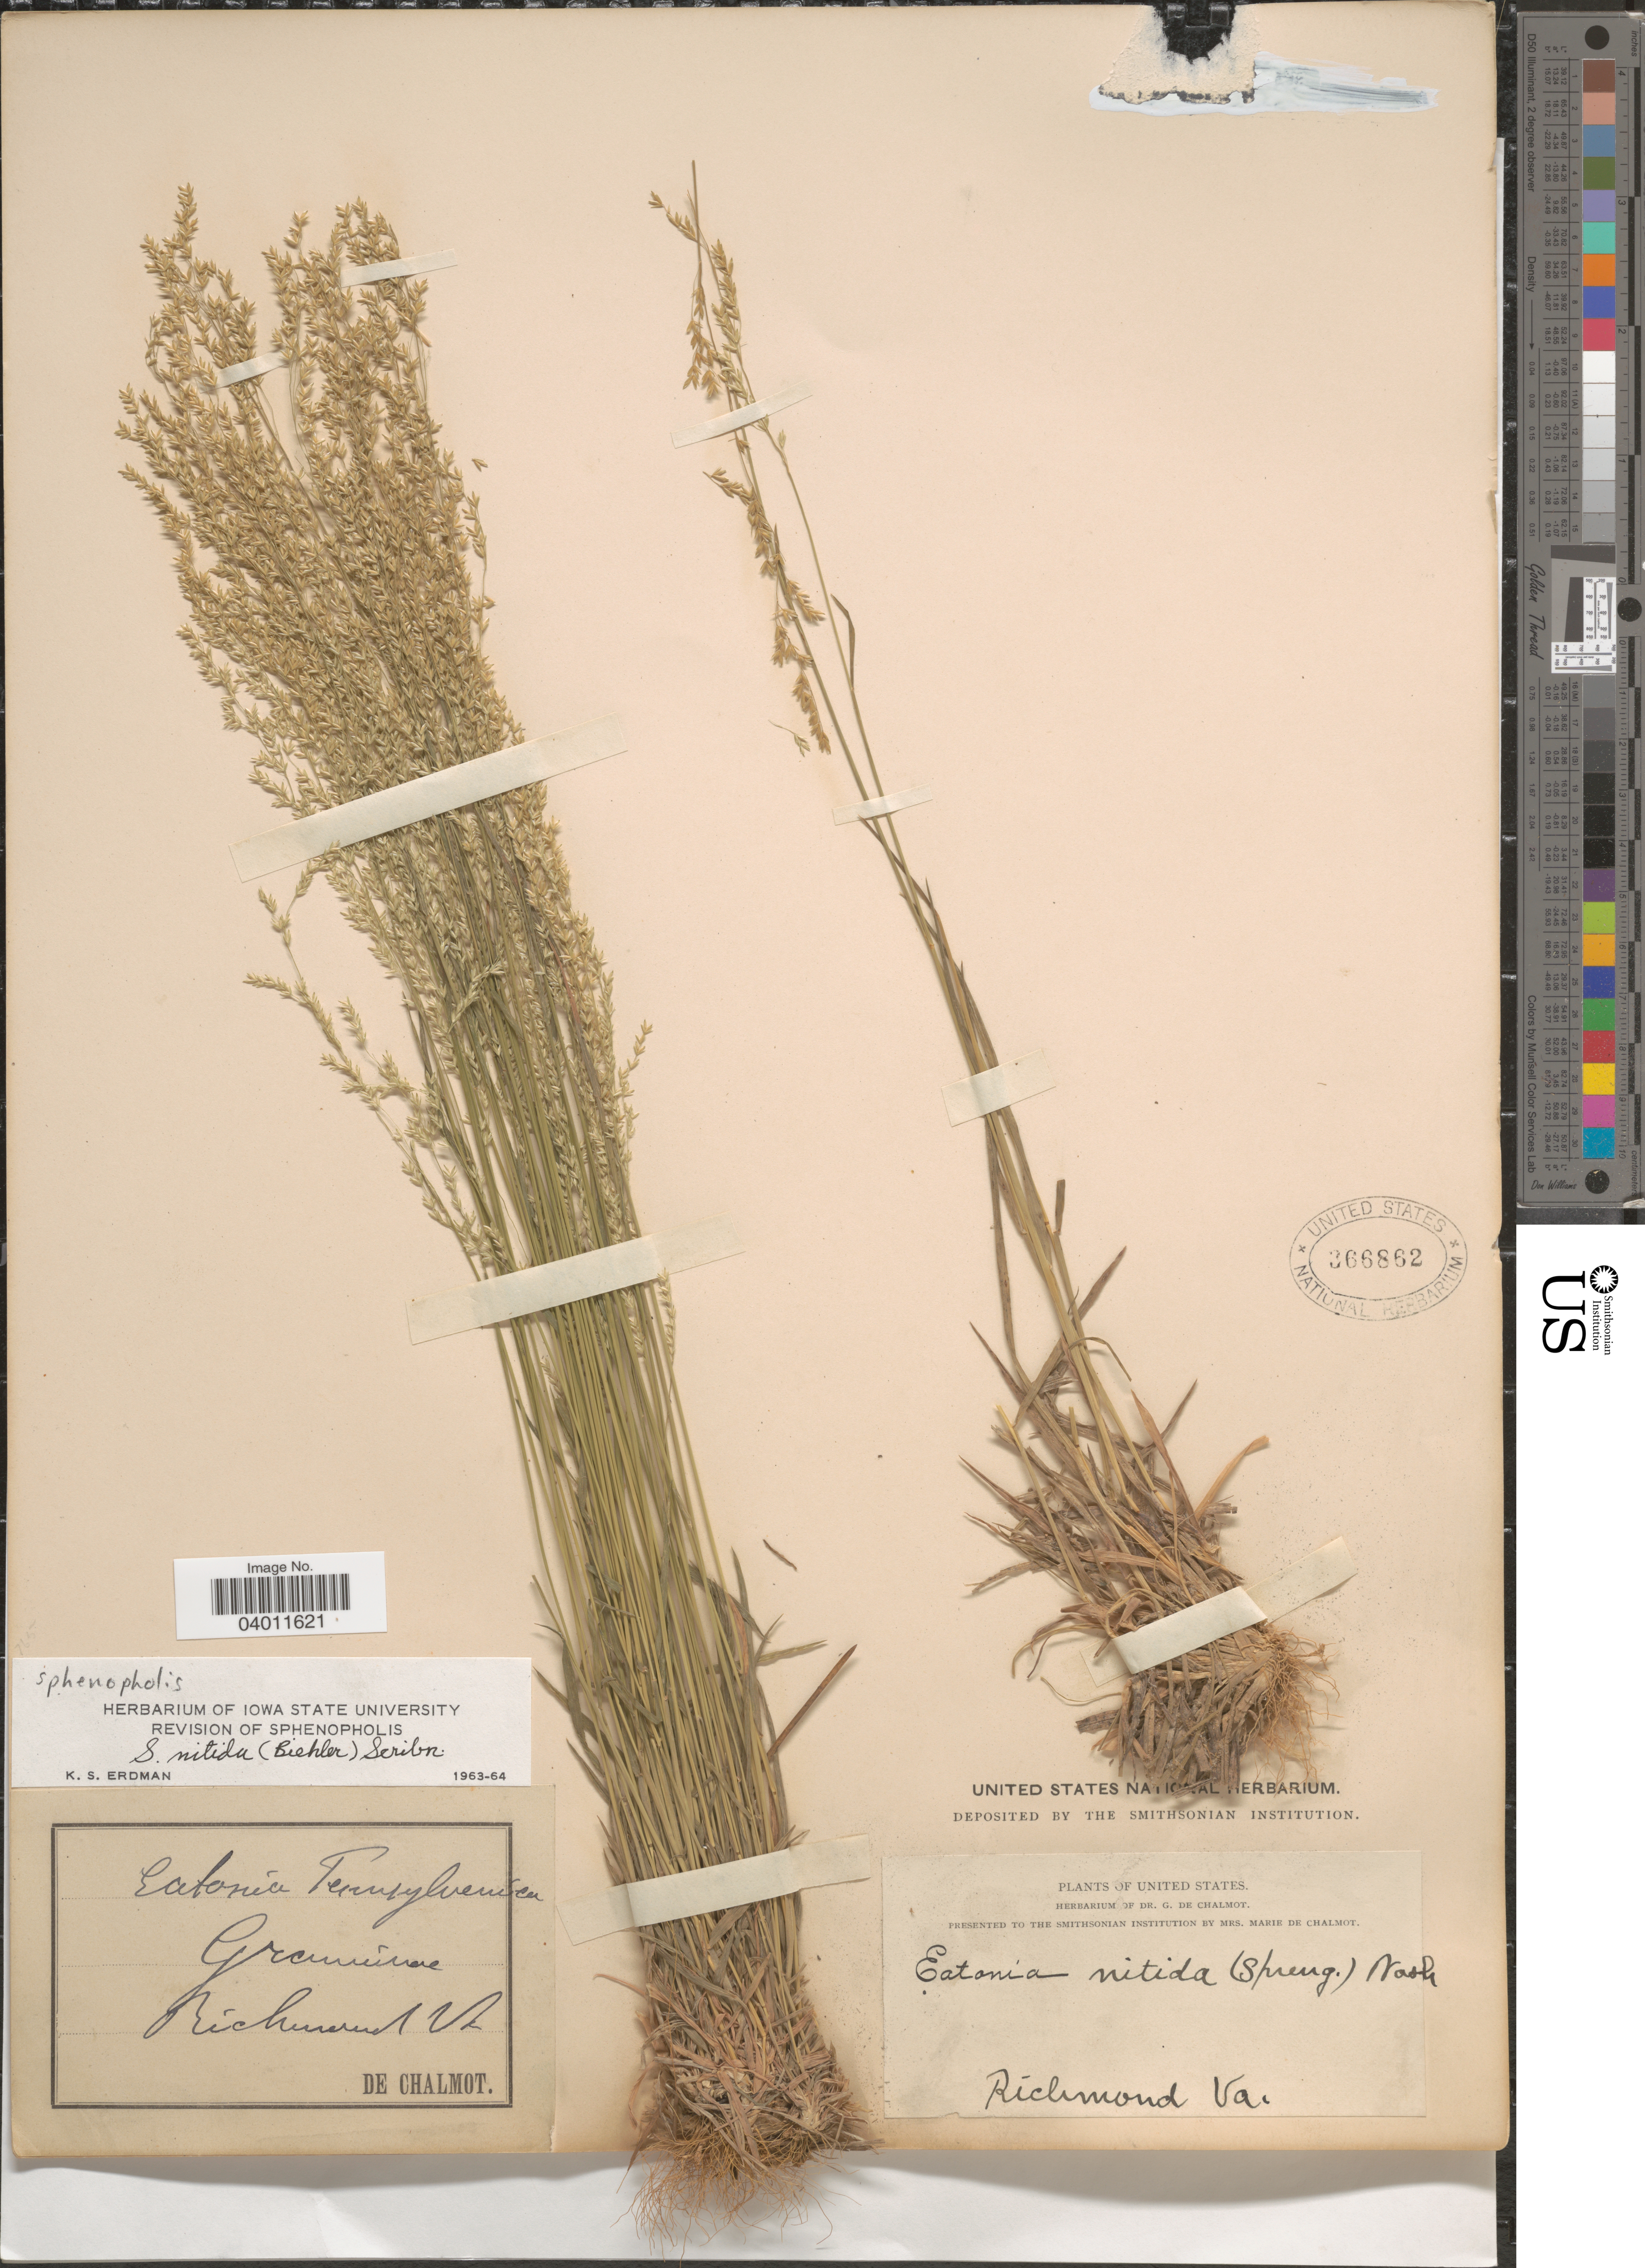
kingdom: Plantae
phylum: Tracheophyta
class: Liliopsida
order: Poales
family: Poaceae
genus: Sphenopholis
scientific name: Sphenopholis nitida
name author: (Biehler) Scribn.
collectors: G. de Chalmot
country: United States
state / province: Virginia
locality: Richmond.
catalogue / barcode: US 366862